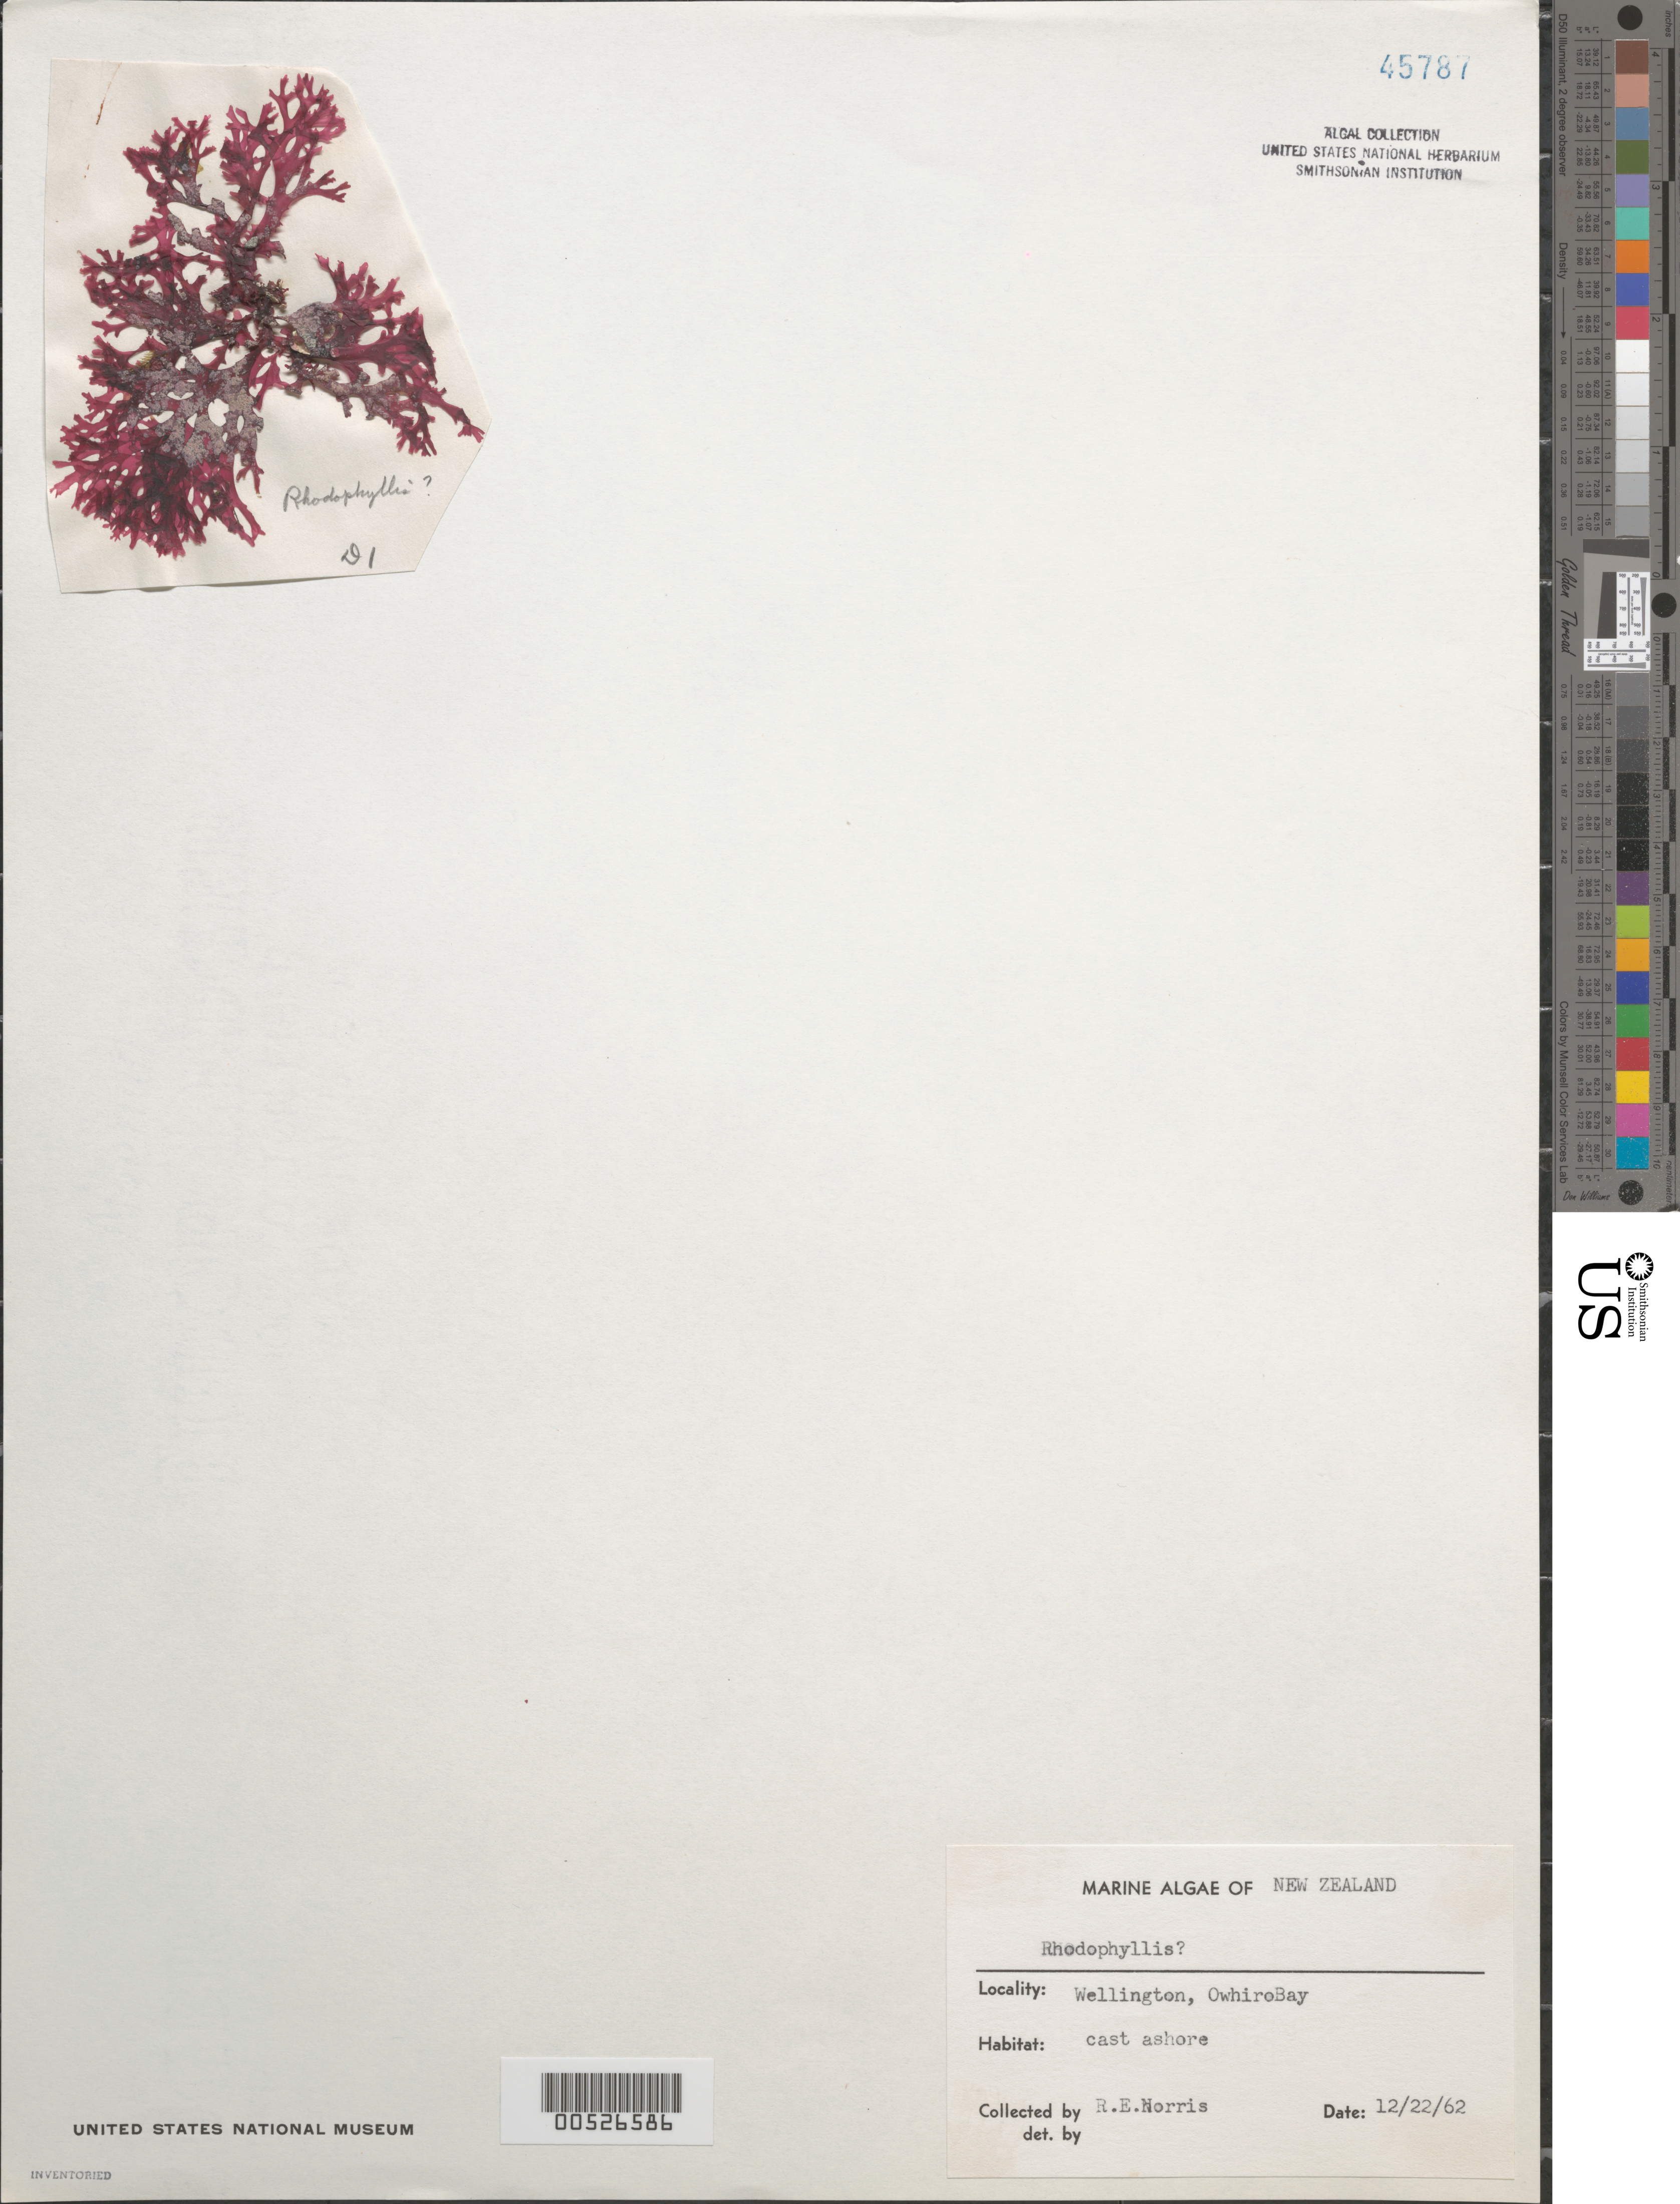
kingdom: Plantae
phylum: Rhodophyta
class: Florideophyceae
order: Gigartinales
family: Cystocloniaceae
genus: Rhodophyllis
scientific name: Rhodophyllis sp.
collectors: R. E. Norris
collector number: D1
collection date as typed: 22 Dec 1962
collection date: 1962-12-22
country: New Zealand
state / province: Wellington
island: North Island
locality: Wellington, Owhiro Bay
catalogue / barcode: US 45787